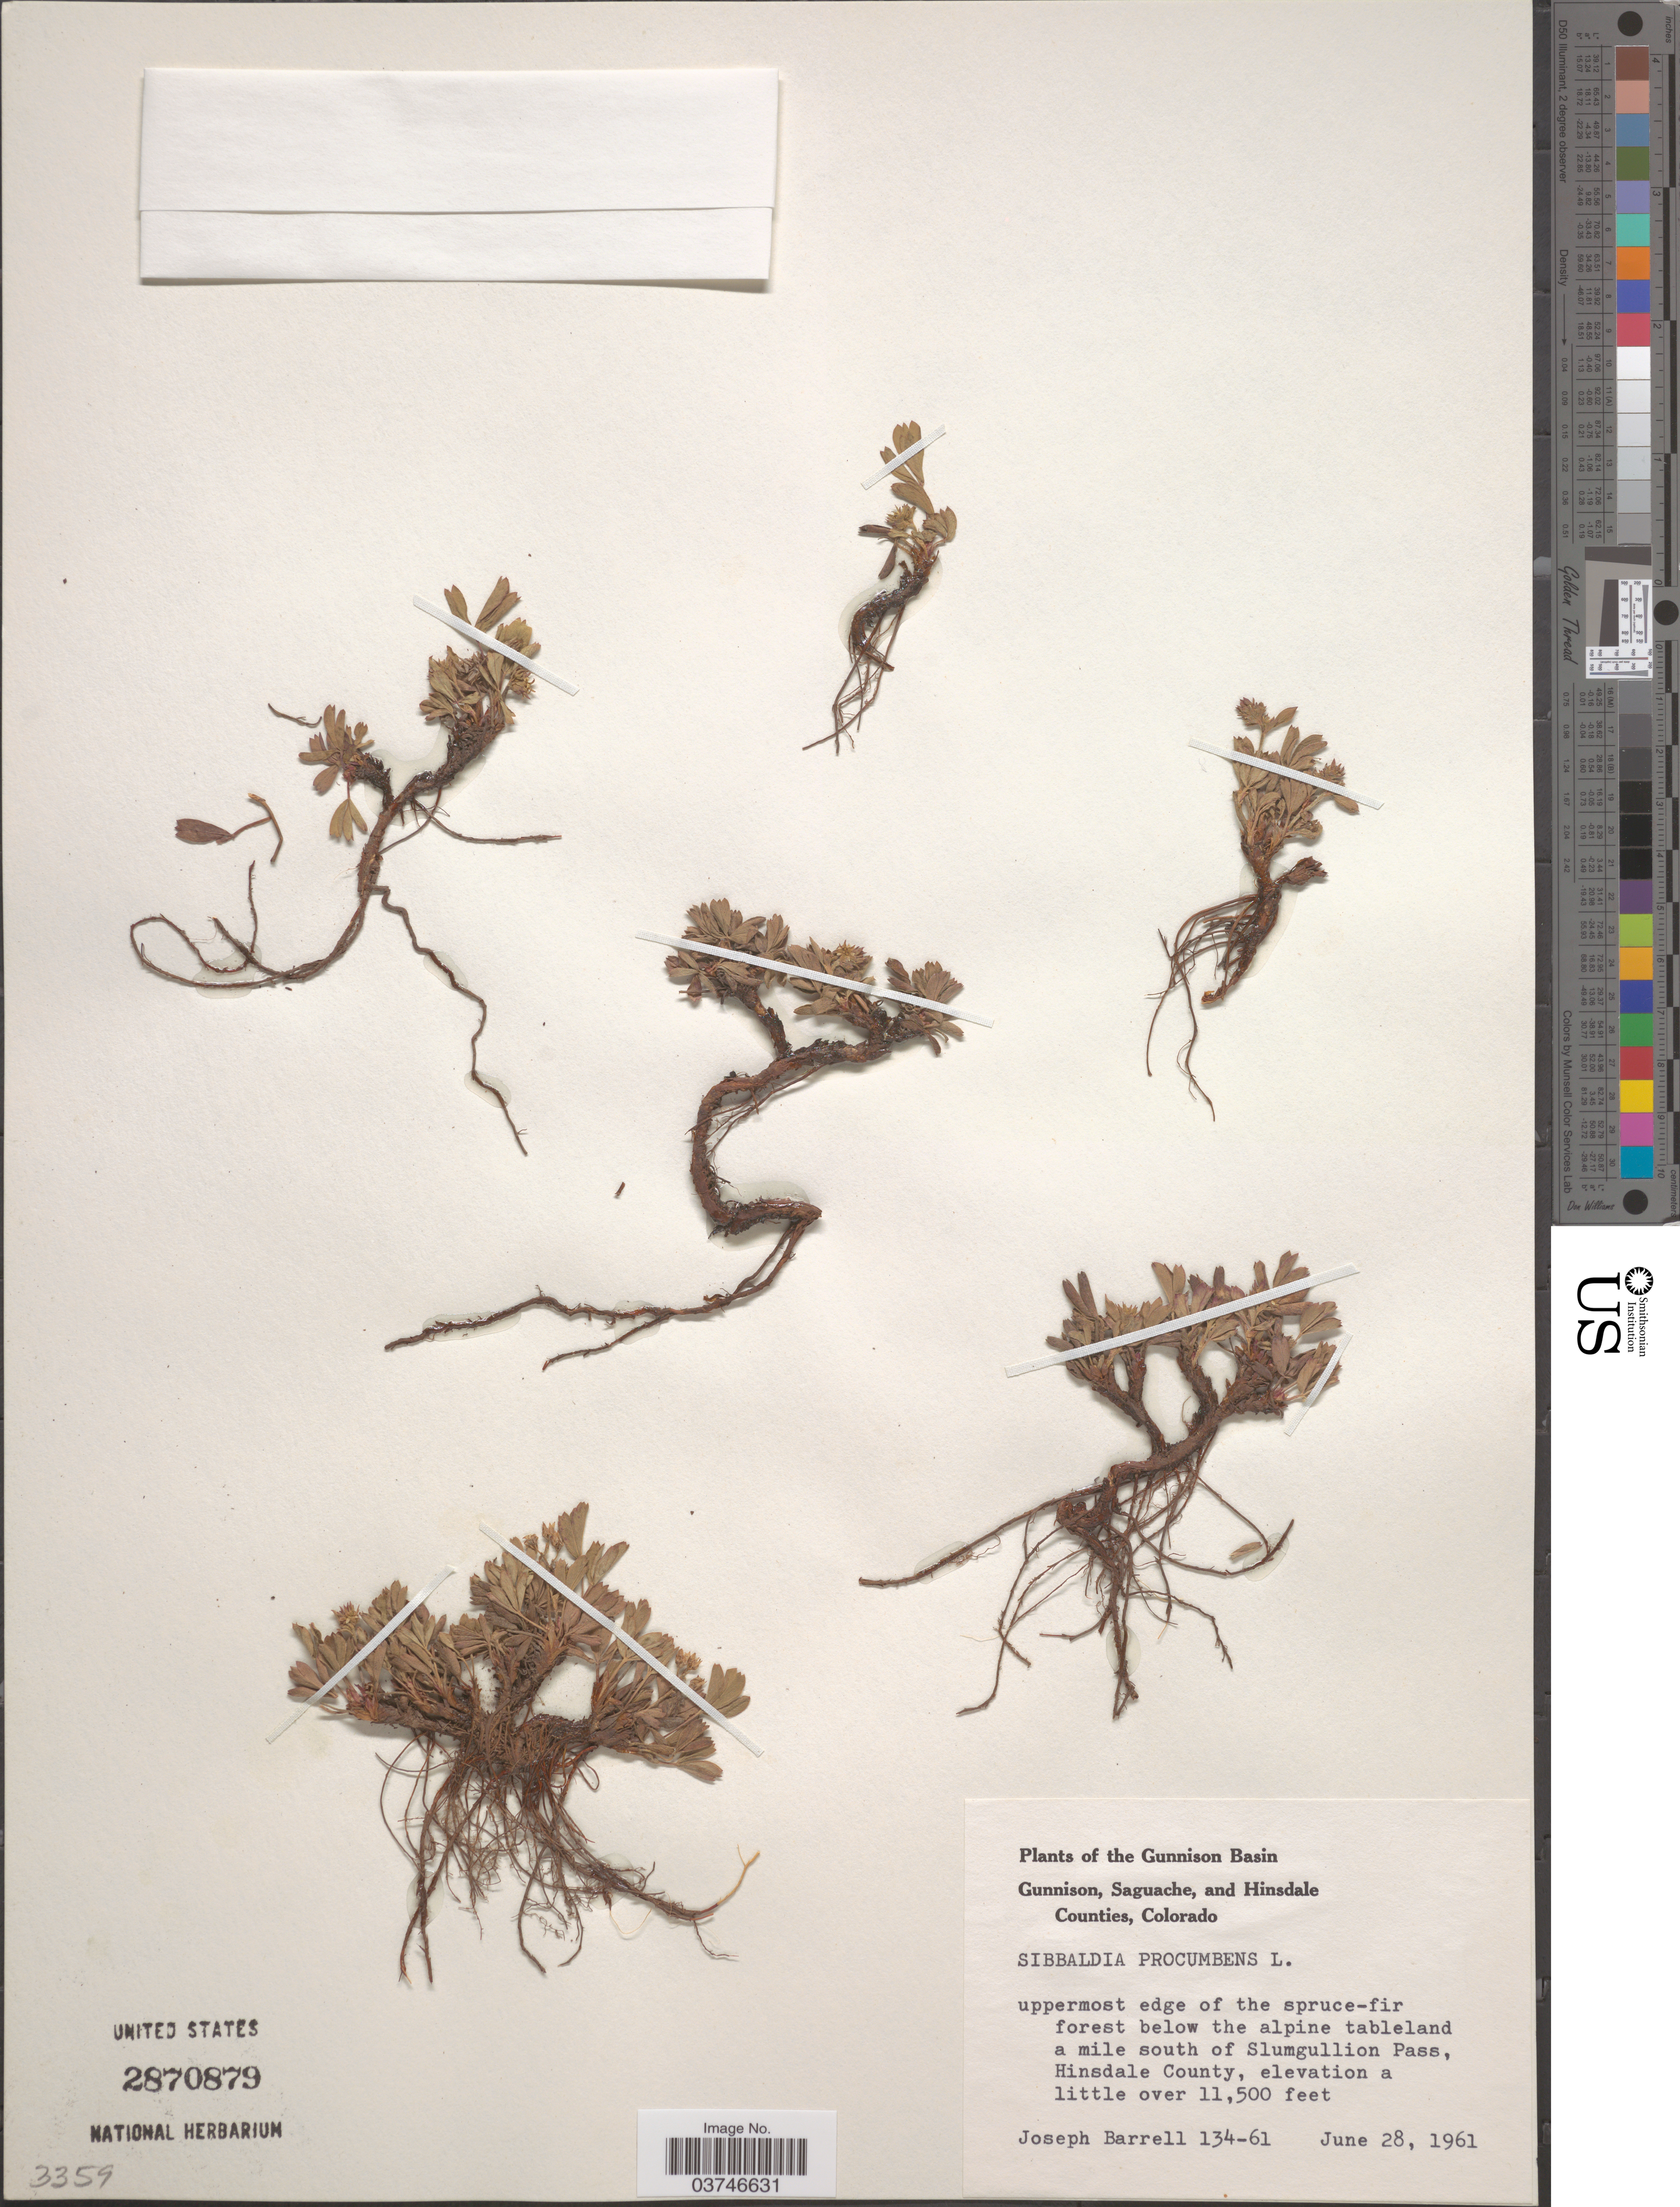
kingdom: Plantae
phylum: Tracheophyta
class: Magnoliopsida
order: Rosales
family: Rosaceae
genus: Sibbaldia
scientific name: Sibbaldia procumbens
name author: L.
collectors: J. Barrell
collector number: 134-61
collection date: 1961-06-28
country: United States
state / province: Colorado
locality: The Gunnison Basin. Below the alpine tableland a mile south of Slumgullion Pass, Hinsdale County.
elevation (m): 3505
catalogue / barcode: US 2870879